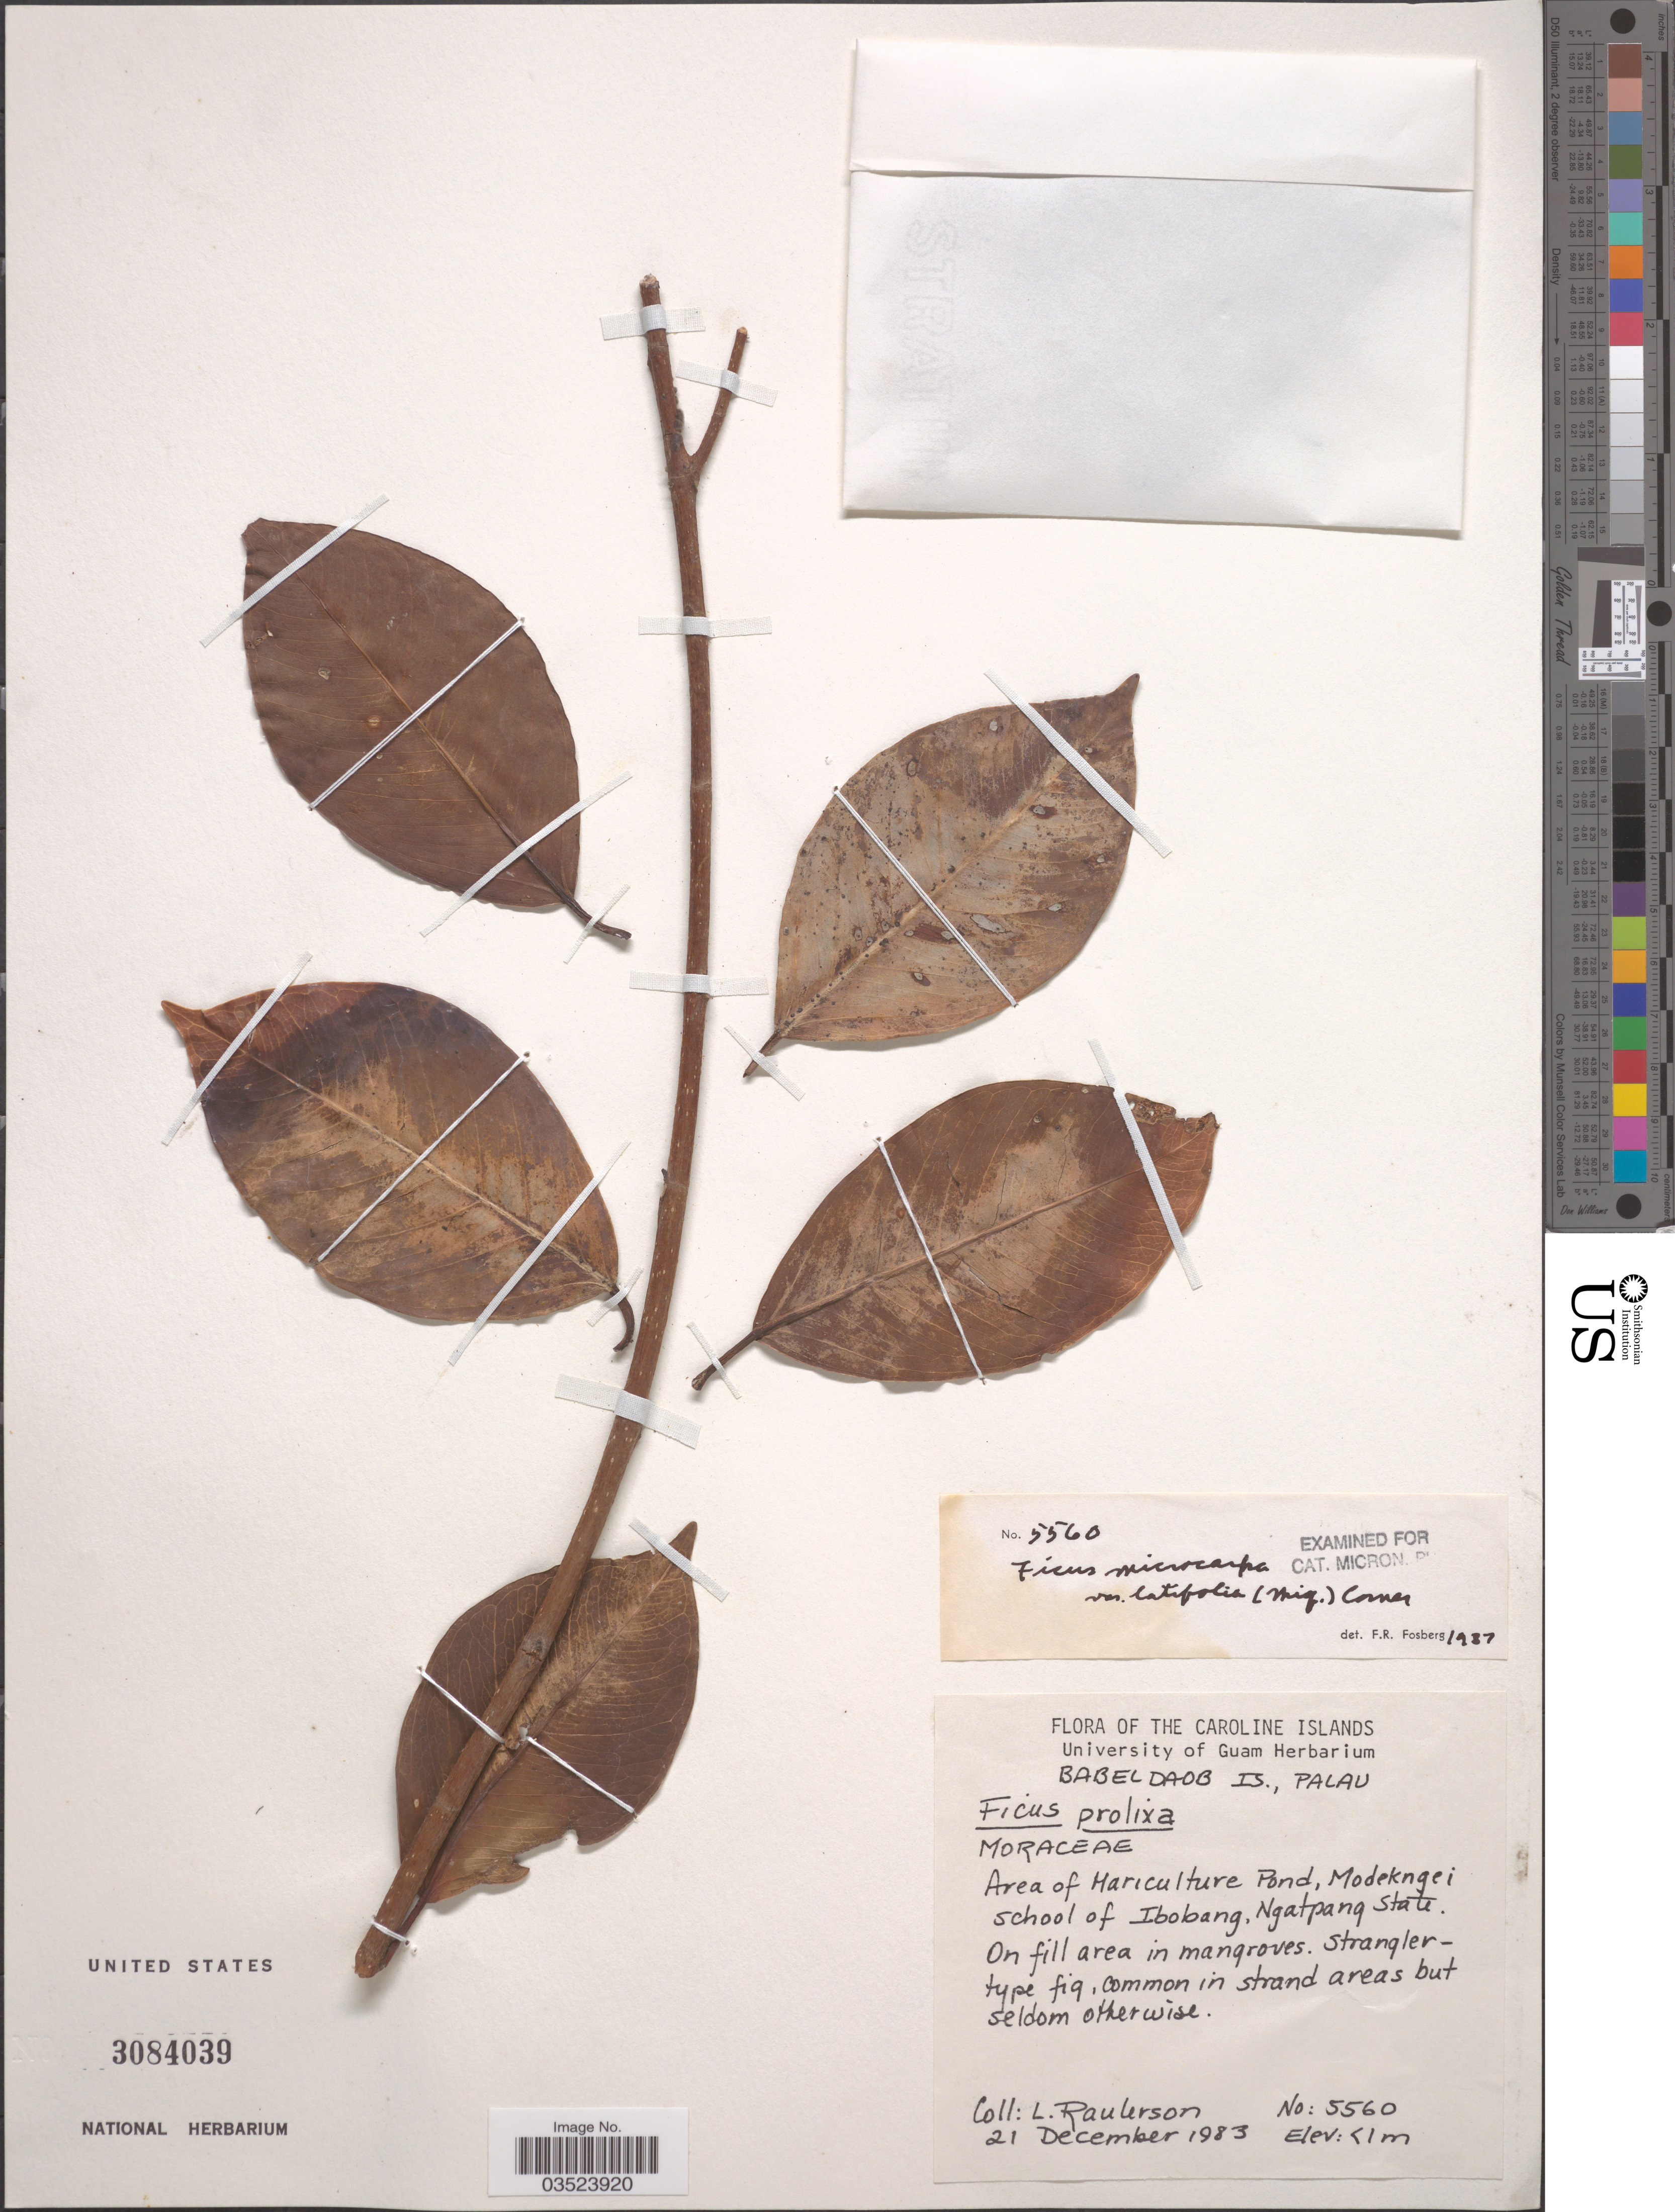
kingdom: Plantae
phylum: Tracheophyta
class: Magnoliopsida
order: Rosales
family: Moraceae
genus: Ficus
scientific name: Ficus microcarpa var. latifolia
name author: (Miq.) Corner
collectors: L. Raulerson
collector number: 5560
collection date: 1983-12-21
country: Palau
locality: The Caroline Islands. Babeldaob Is., Palau. Area of Hariculture Pond, Modekngei school of Ibobang, Ngatpang State.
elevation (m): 1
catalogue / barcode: US 3084039